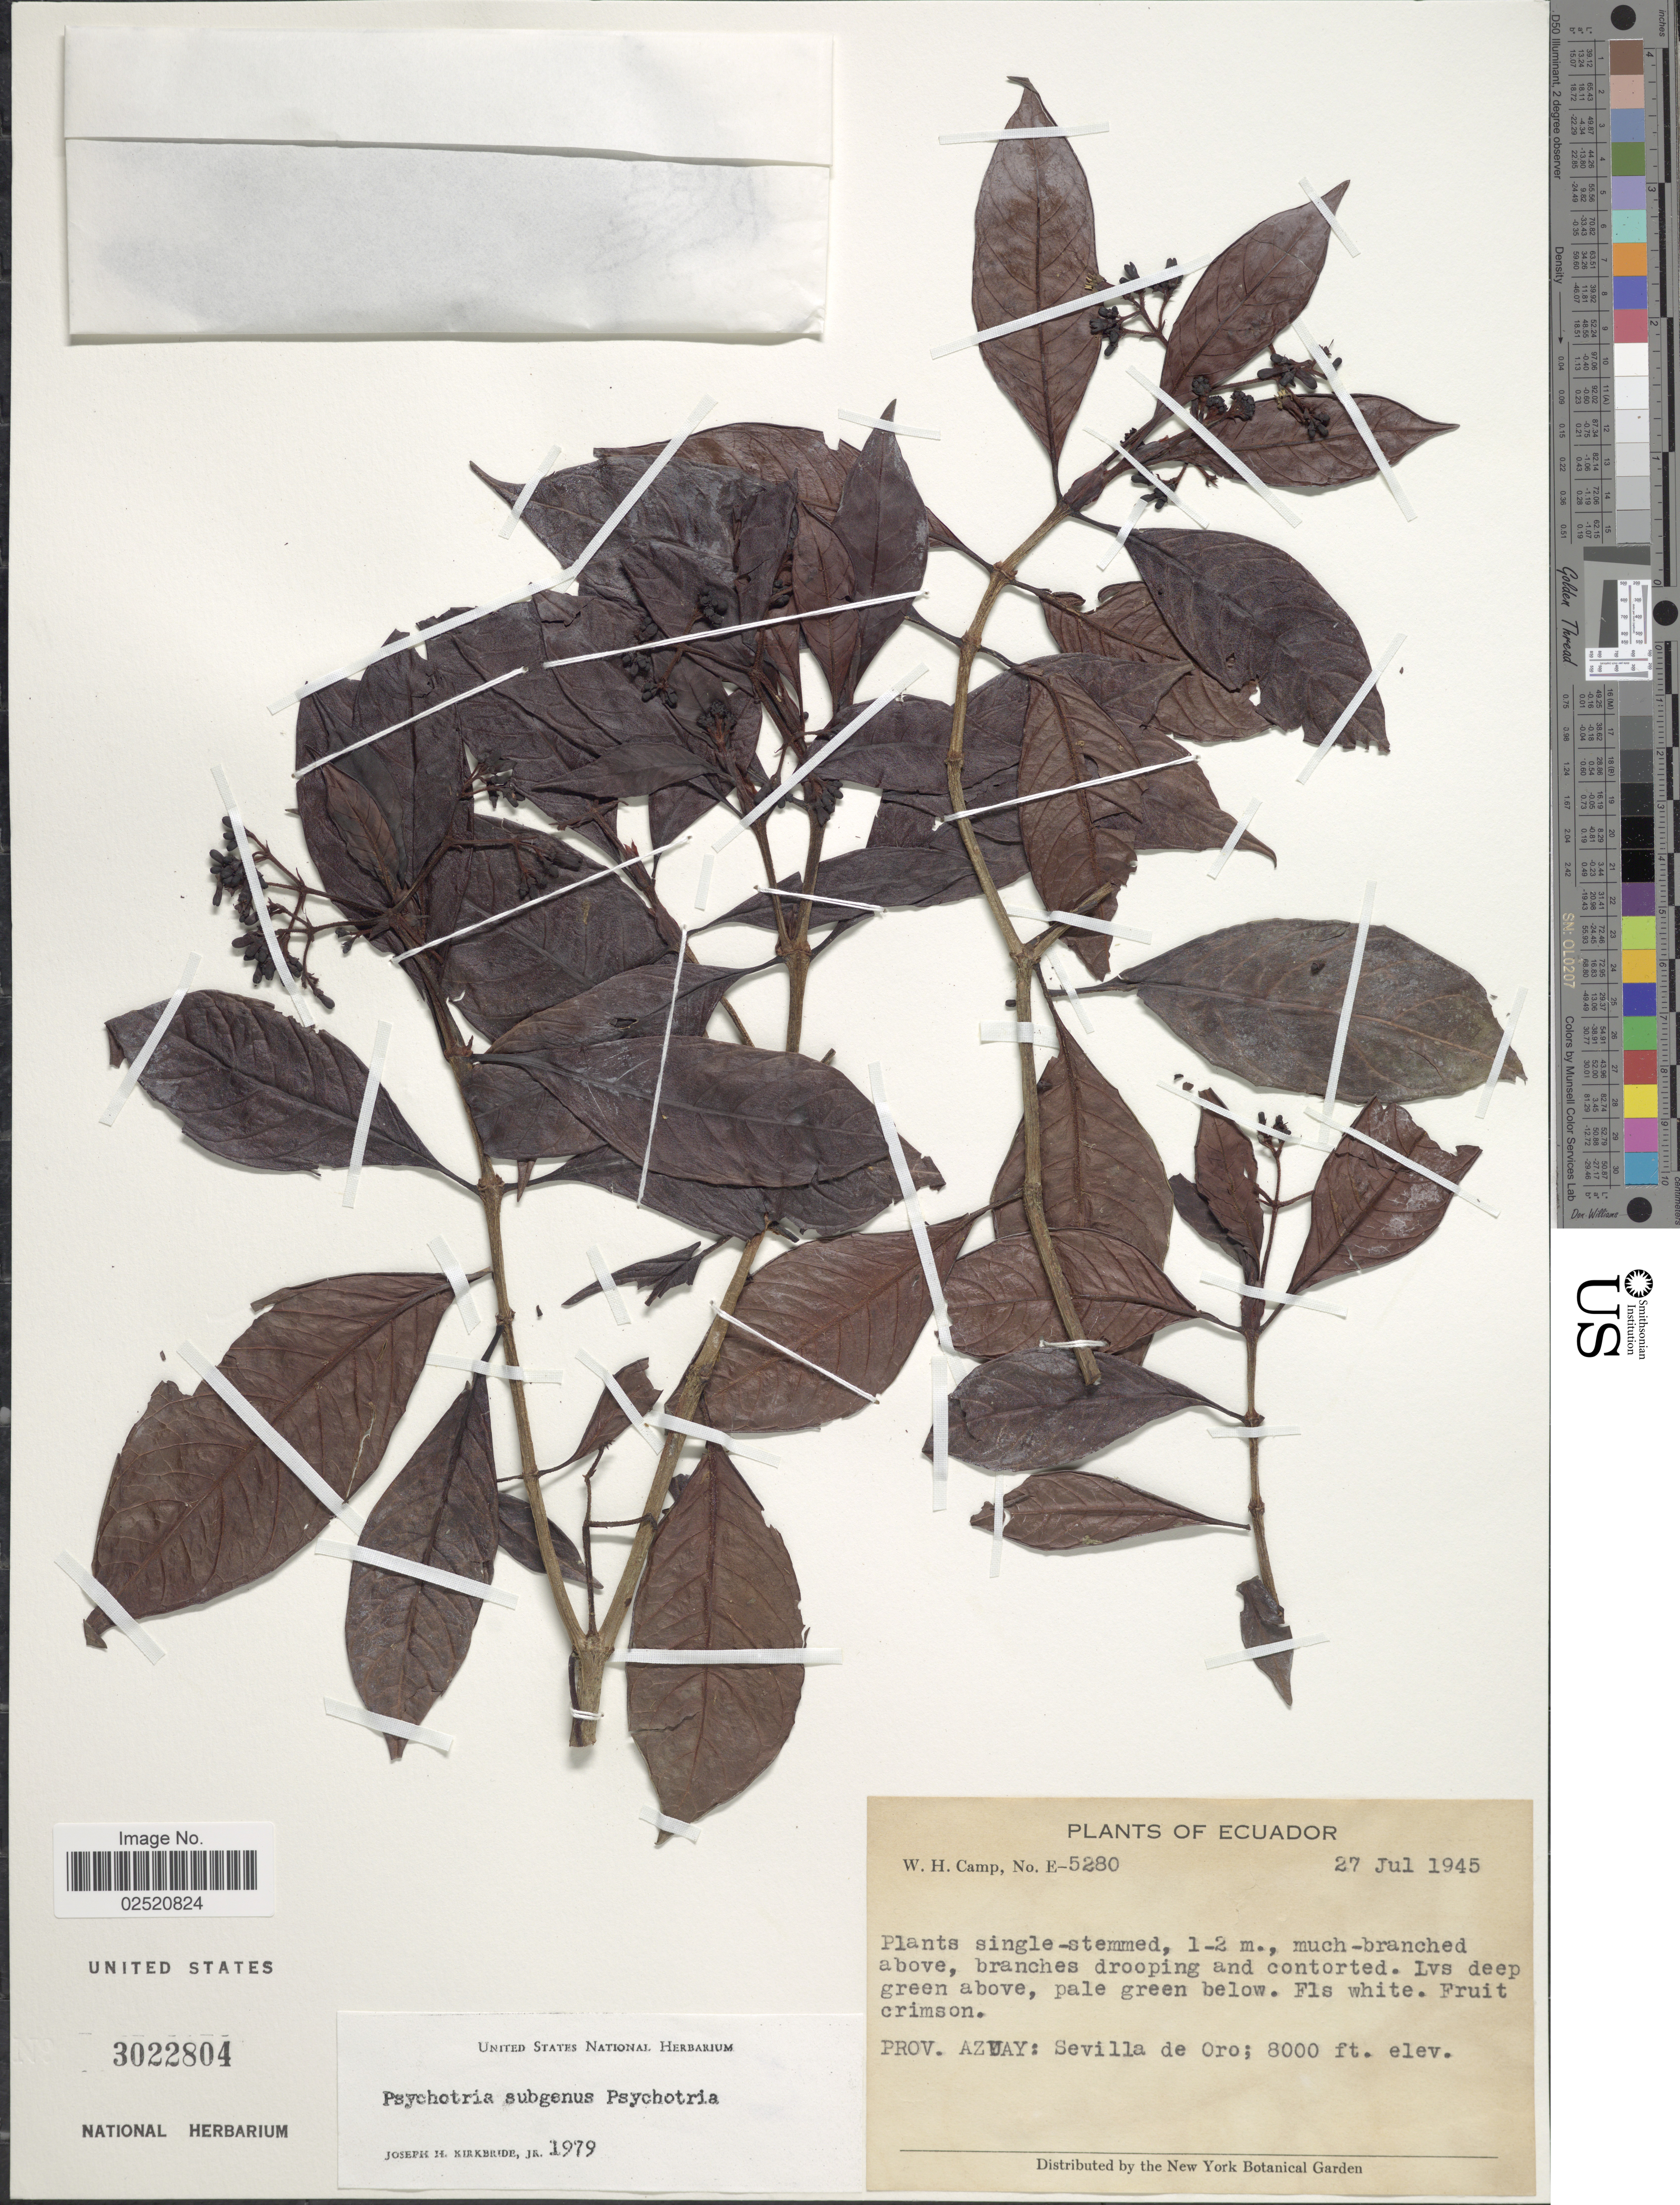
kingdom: Plantae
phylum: Tracheophyta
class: Magnoliopsida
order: Gentianales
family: Rubiaceae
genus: Psychotria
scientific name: Psychotria sp.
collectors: W. H. Camp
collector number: E-5280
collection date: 1945-07-27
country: Ecuador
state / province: Azuay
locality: Sevilla de Oro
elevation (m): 2438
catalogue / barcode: US 3022804